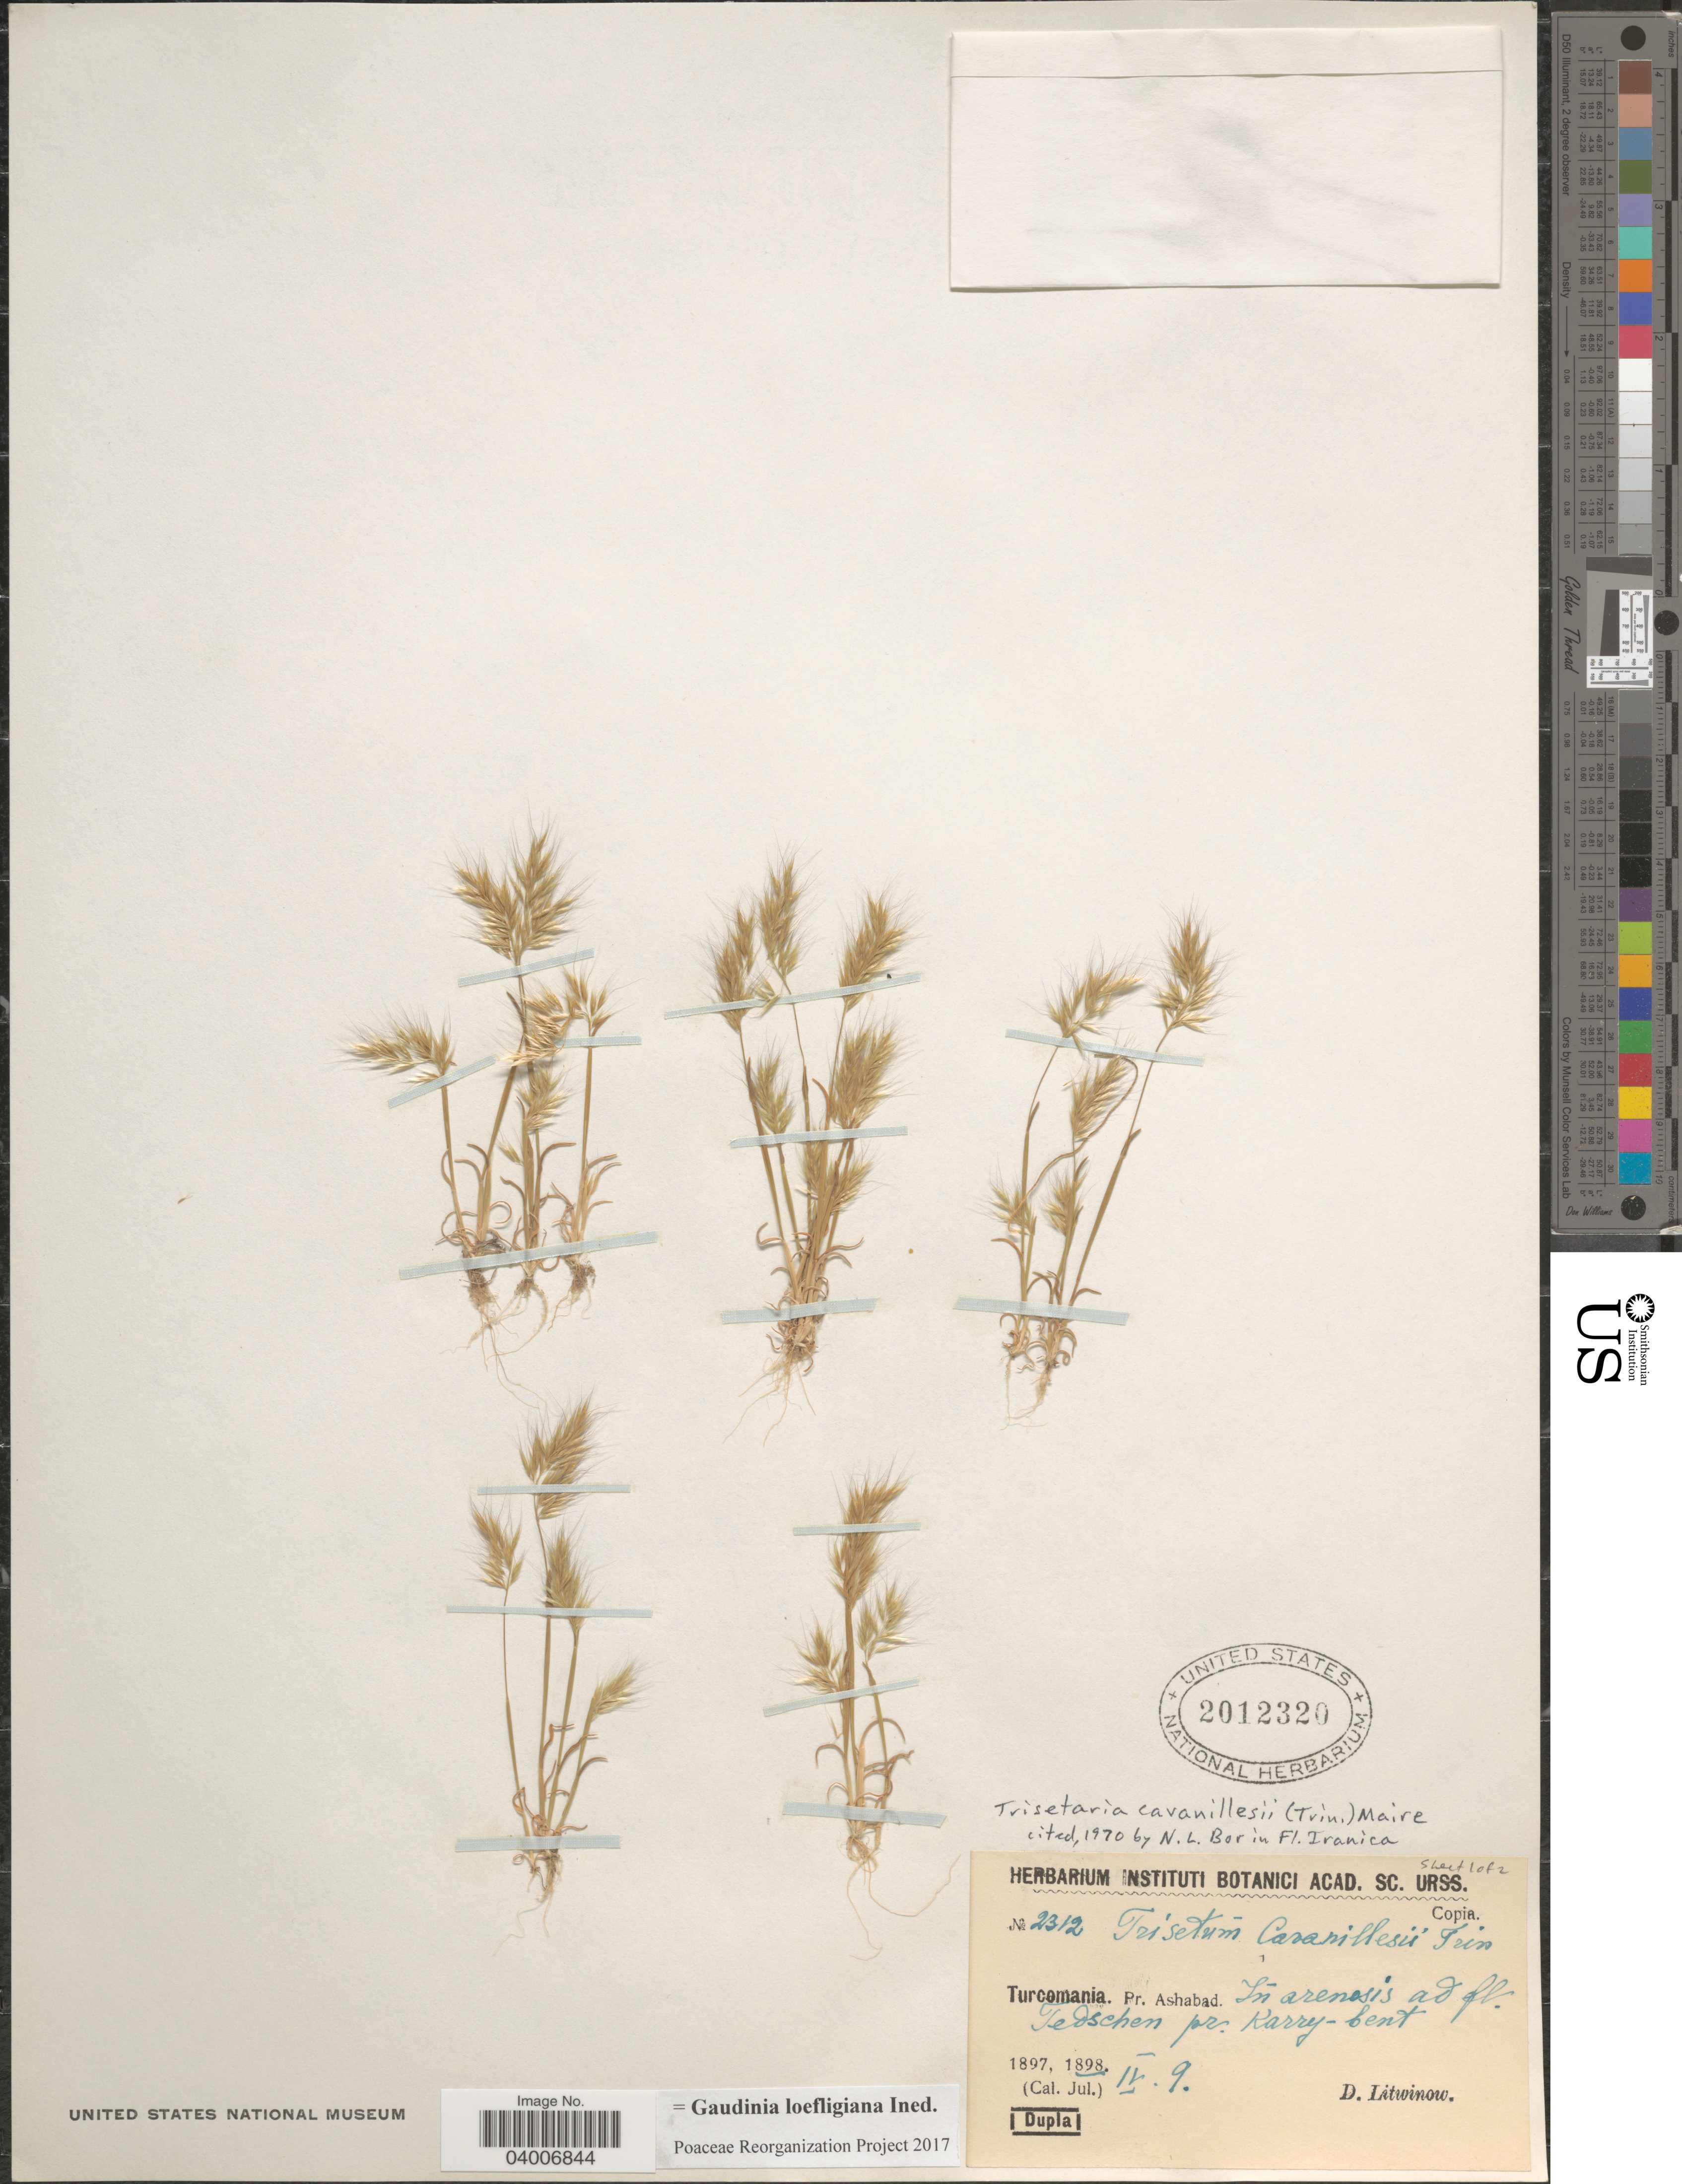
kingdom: Plantae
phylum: Tracheophyta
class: Liliopsida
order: Poales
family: Poaceae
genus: Gaudinia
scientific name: Gaudinia loefligiana ined.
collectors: D. Litwinow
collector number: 2312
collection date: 1898-04-09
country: Turkmenistan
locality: Turcomania. Pr. Ashabad. In arenosis ad fl. Tedschen pr. Karry-bent.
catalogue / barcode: US 2012320